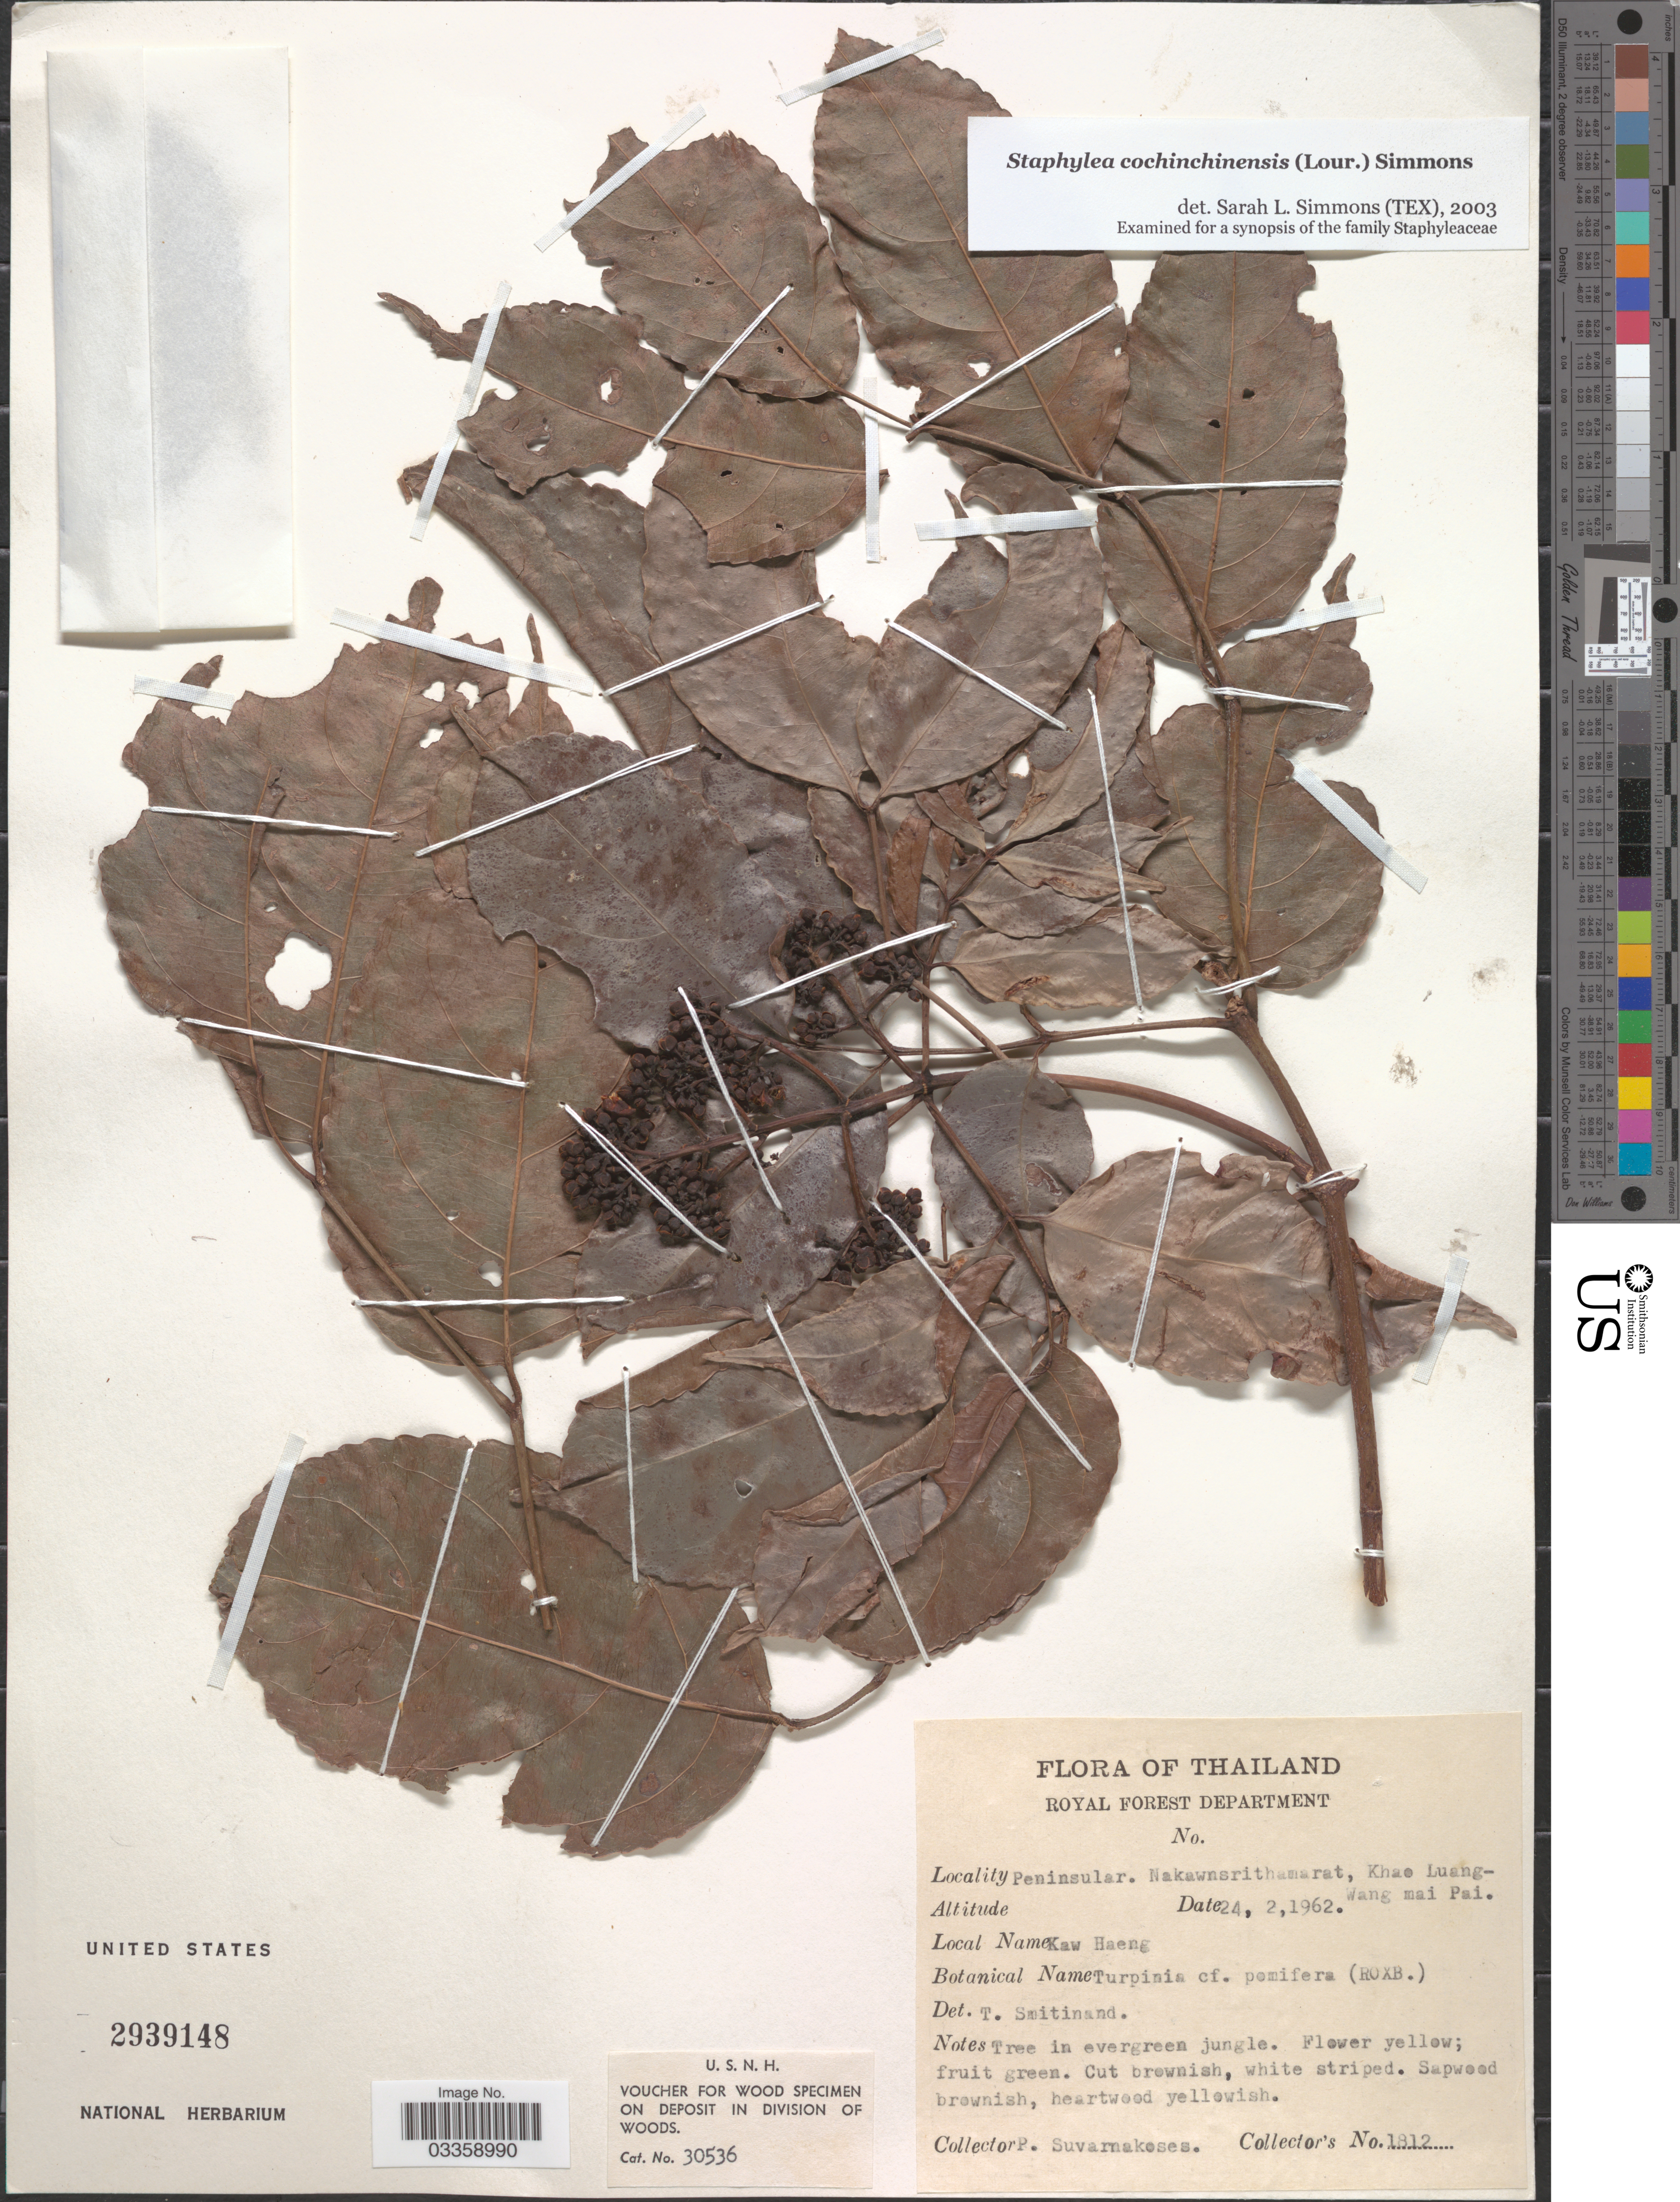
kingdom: Plantae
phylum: Tracheophyta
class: Magnoliopsida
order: Crossosomatales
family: Staphyleaceae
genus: Staphylea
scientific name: Staphylea cochinchinensis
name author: (Lour.) Byng & Christenh.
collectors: P. Suvarnakoses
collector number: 1812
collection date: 1962-02-24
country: Thailand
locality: Peninsular. Nakawnsrithamarat, Khao Luang - Wang mai Pai.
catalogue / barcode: US 2939148